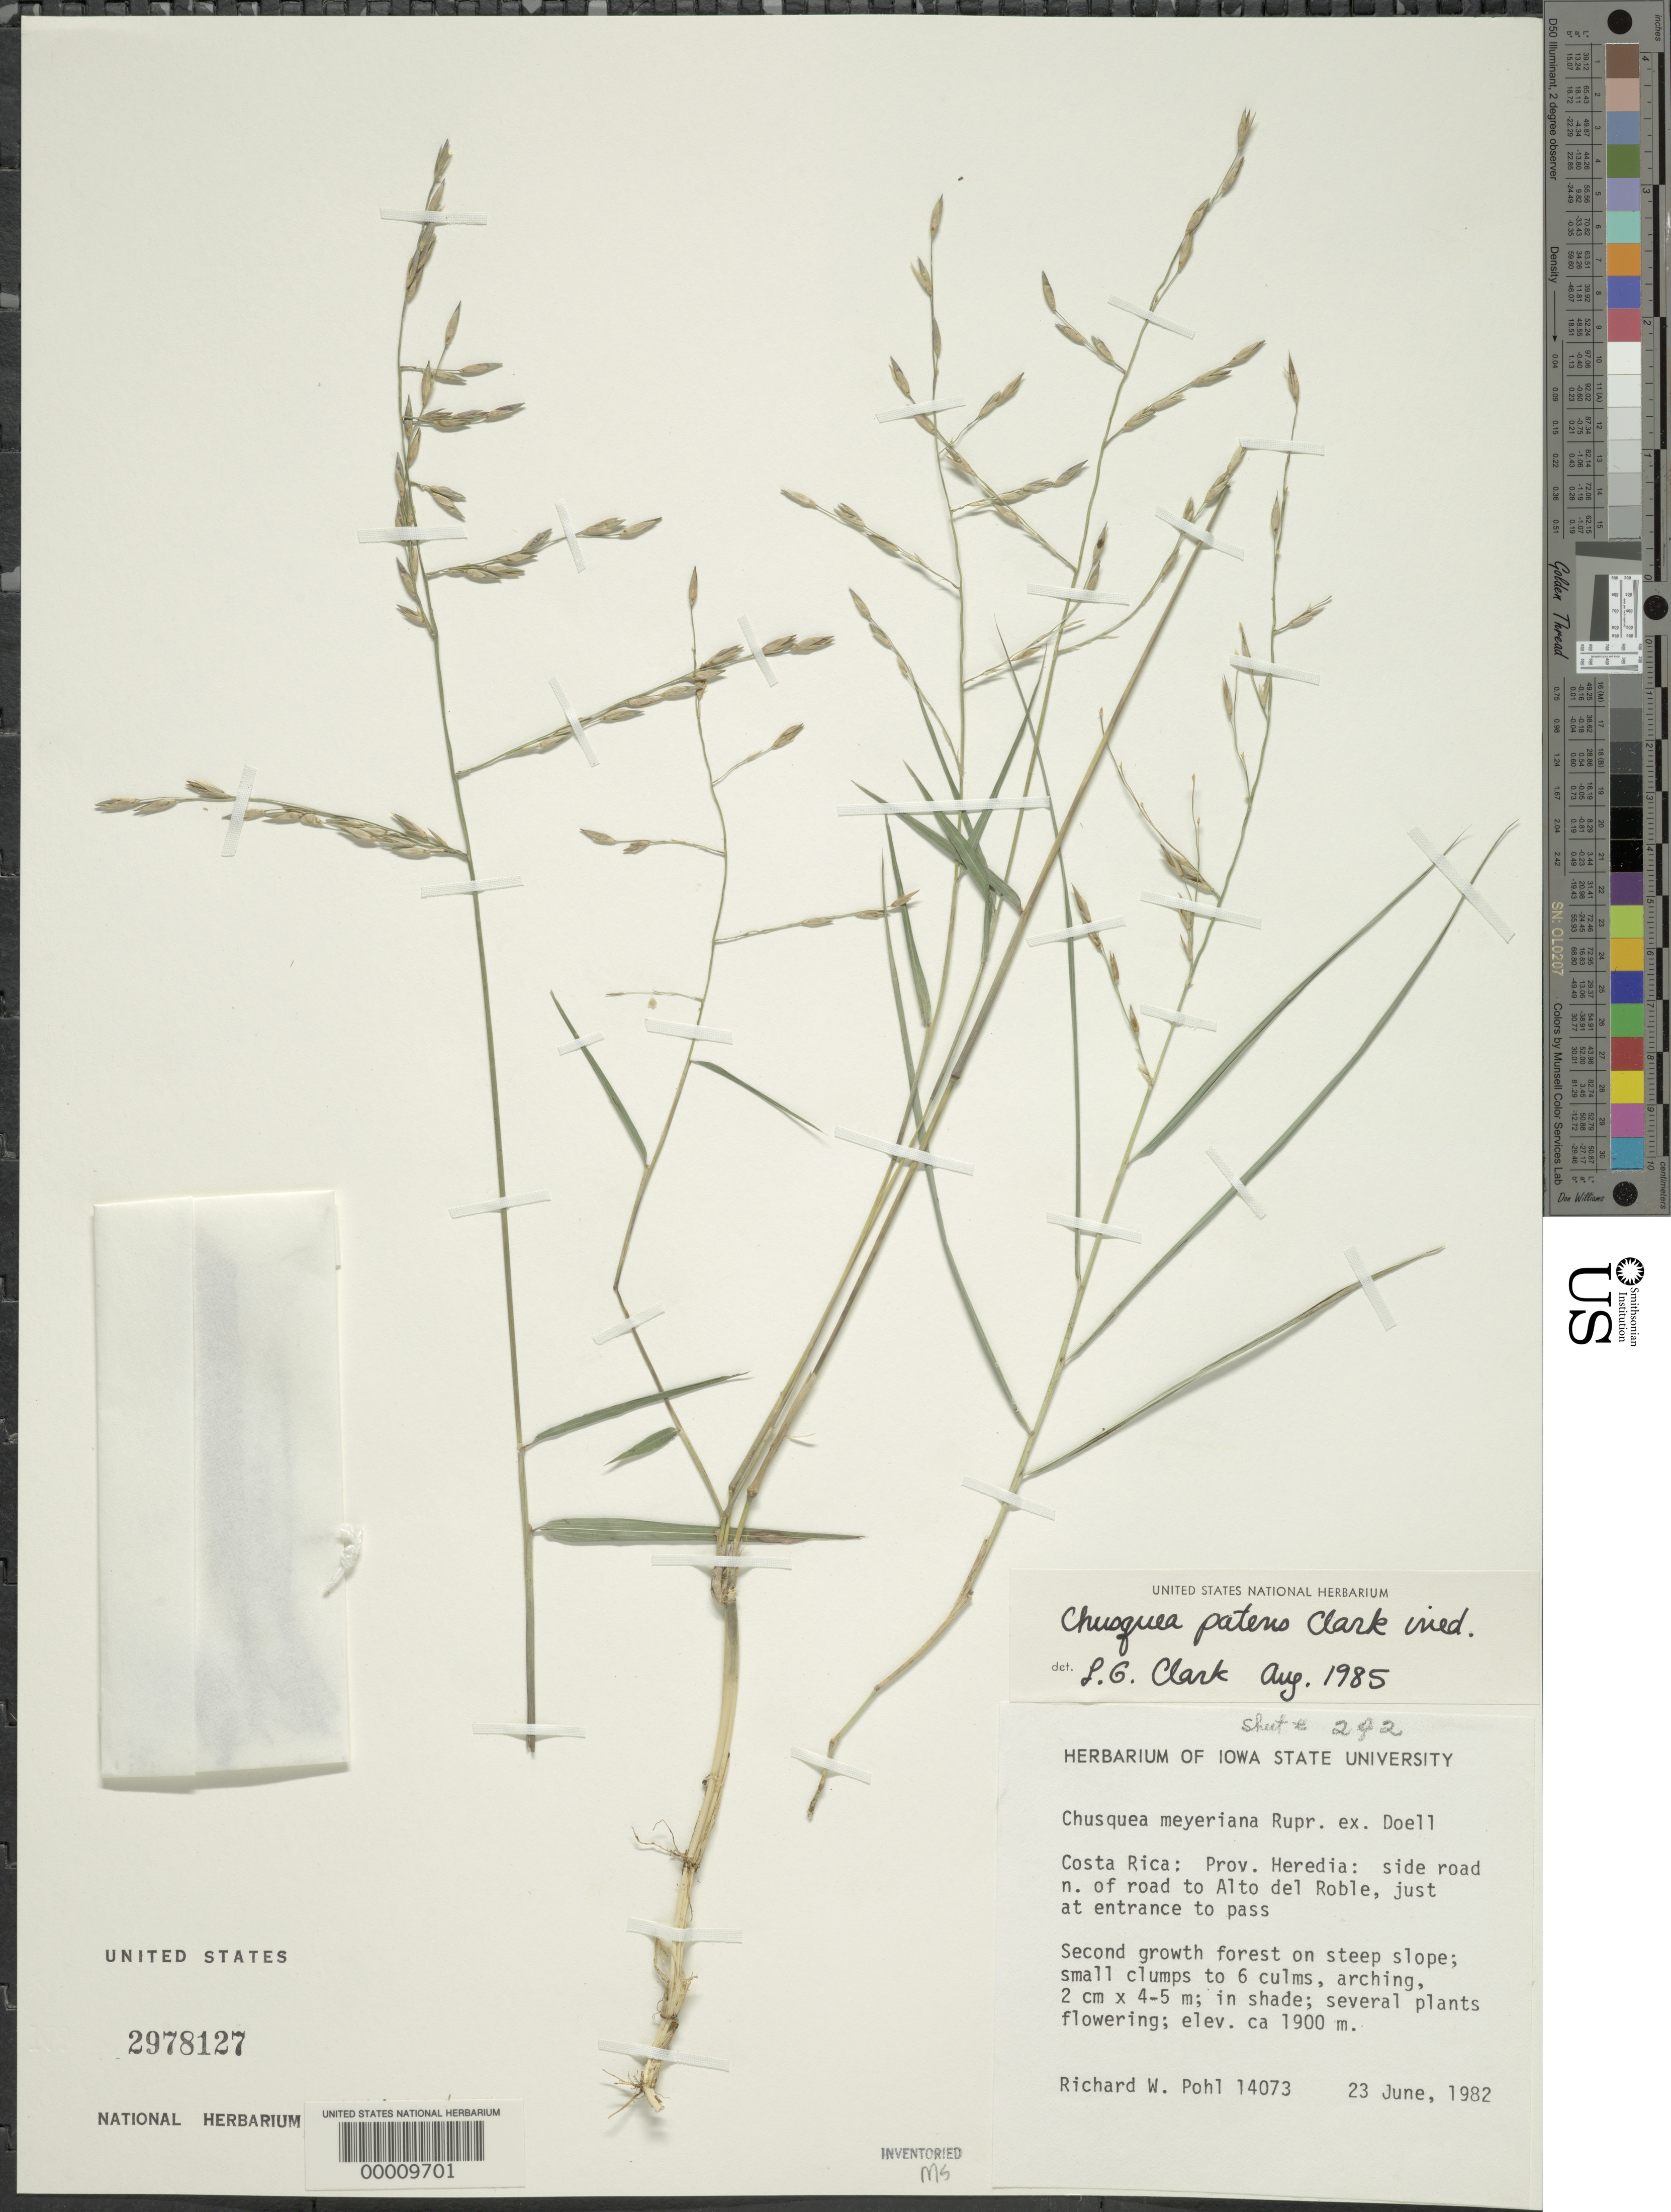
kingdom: Plantae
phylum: Tracheophyta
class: Liliopsida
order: Poales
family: Poaceae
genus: Chusquea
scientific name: Chusquea nutans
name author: L.G. Clark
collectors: R. W. Pohl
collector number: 14073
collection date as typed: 23 Jun 1982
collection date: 1982-06-23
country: Costa Rica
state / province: Heredia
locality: Alto del roble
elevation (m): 1900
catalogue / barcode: US 2978127